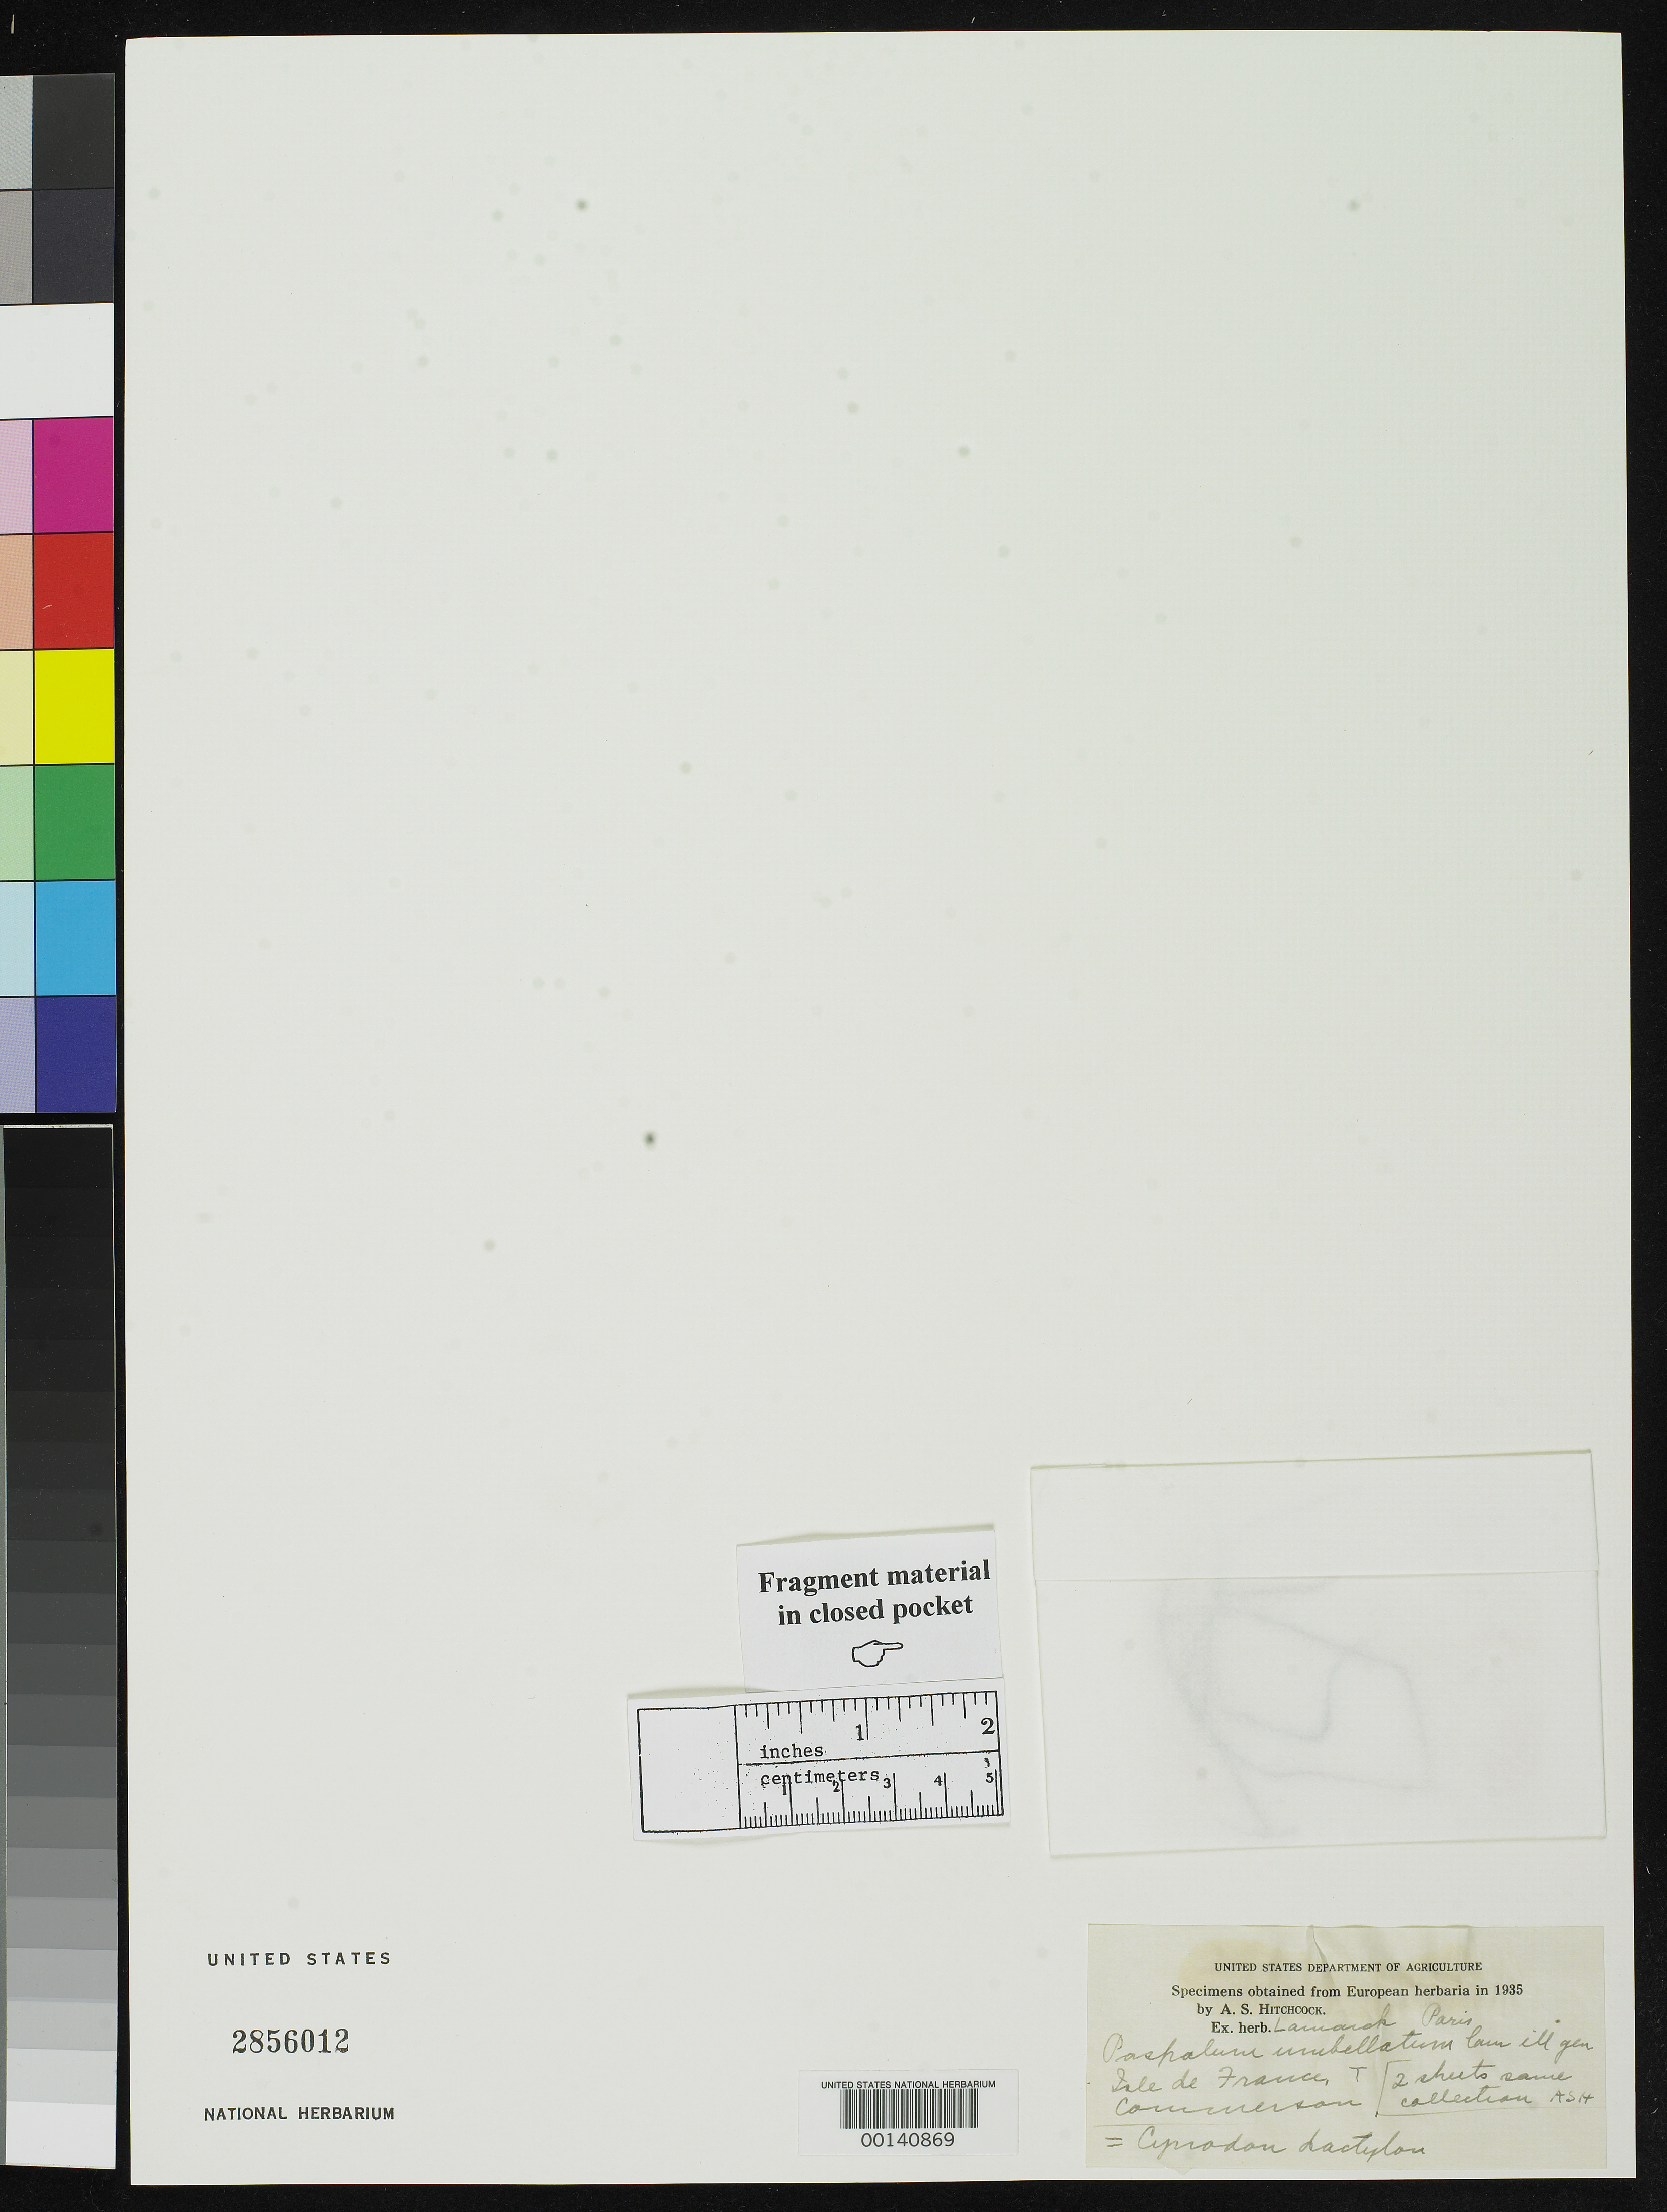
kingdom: Plantae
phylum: Tracheophyta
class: Liliopsida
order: Poales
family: Poaceae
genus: Paspalum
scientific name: Paspalum umbellatum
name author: Lam.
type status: Type Fragment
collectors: P. Commerson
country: Seychelles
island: Aldabra Atoll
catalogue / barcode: US 2856012